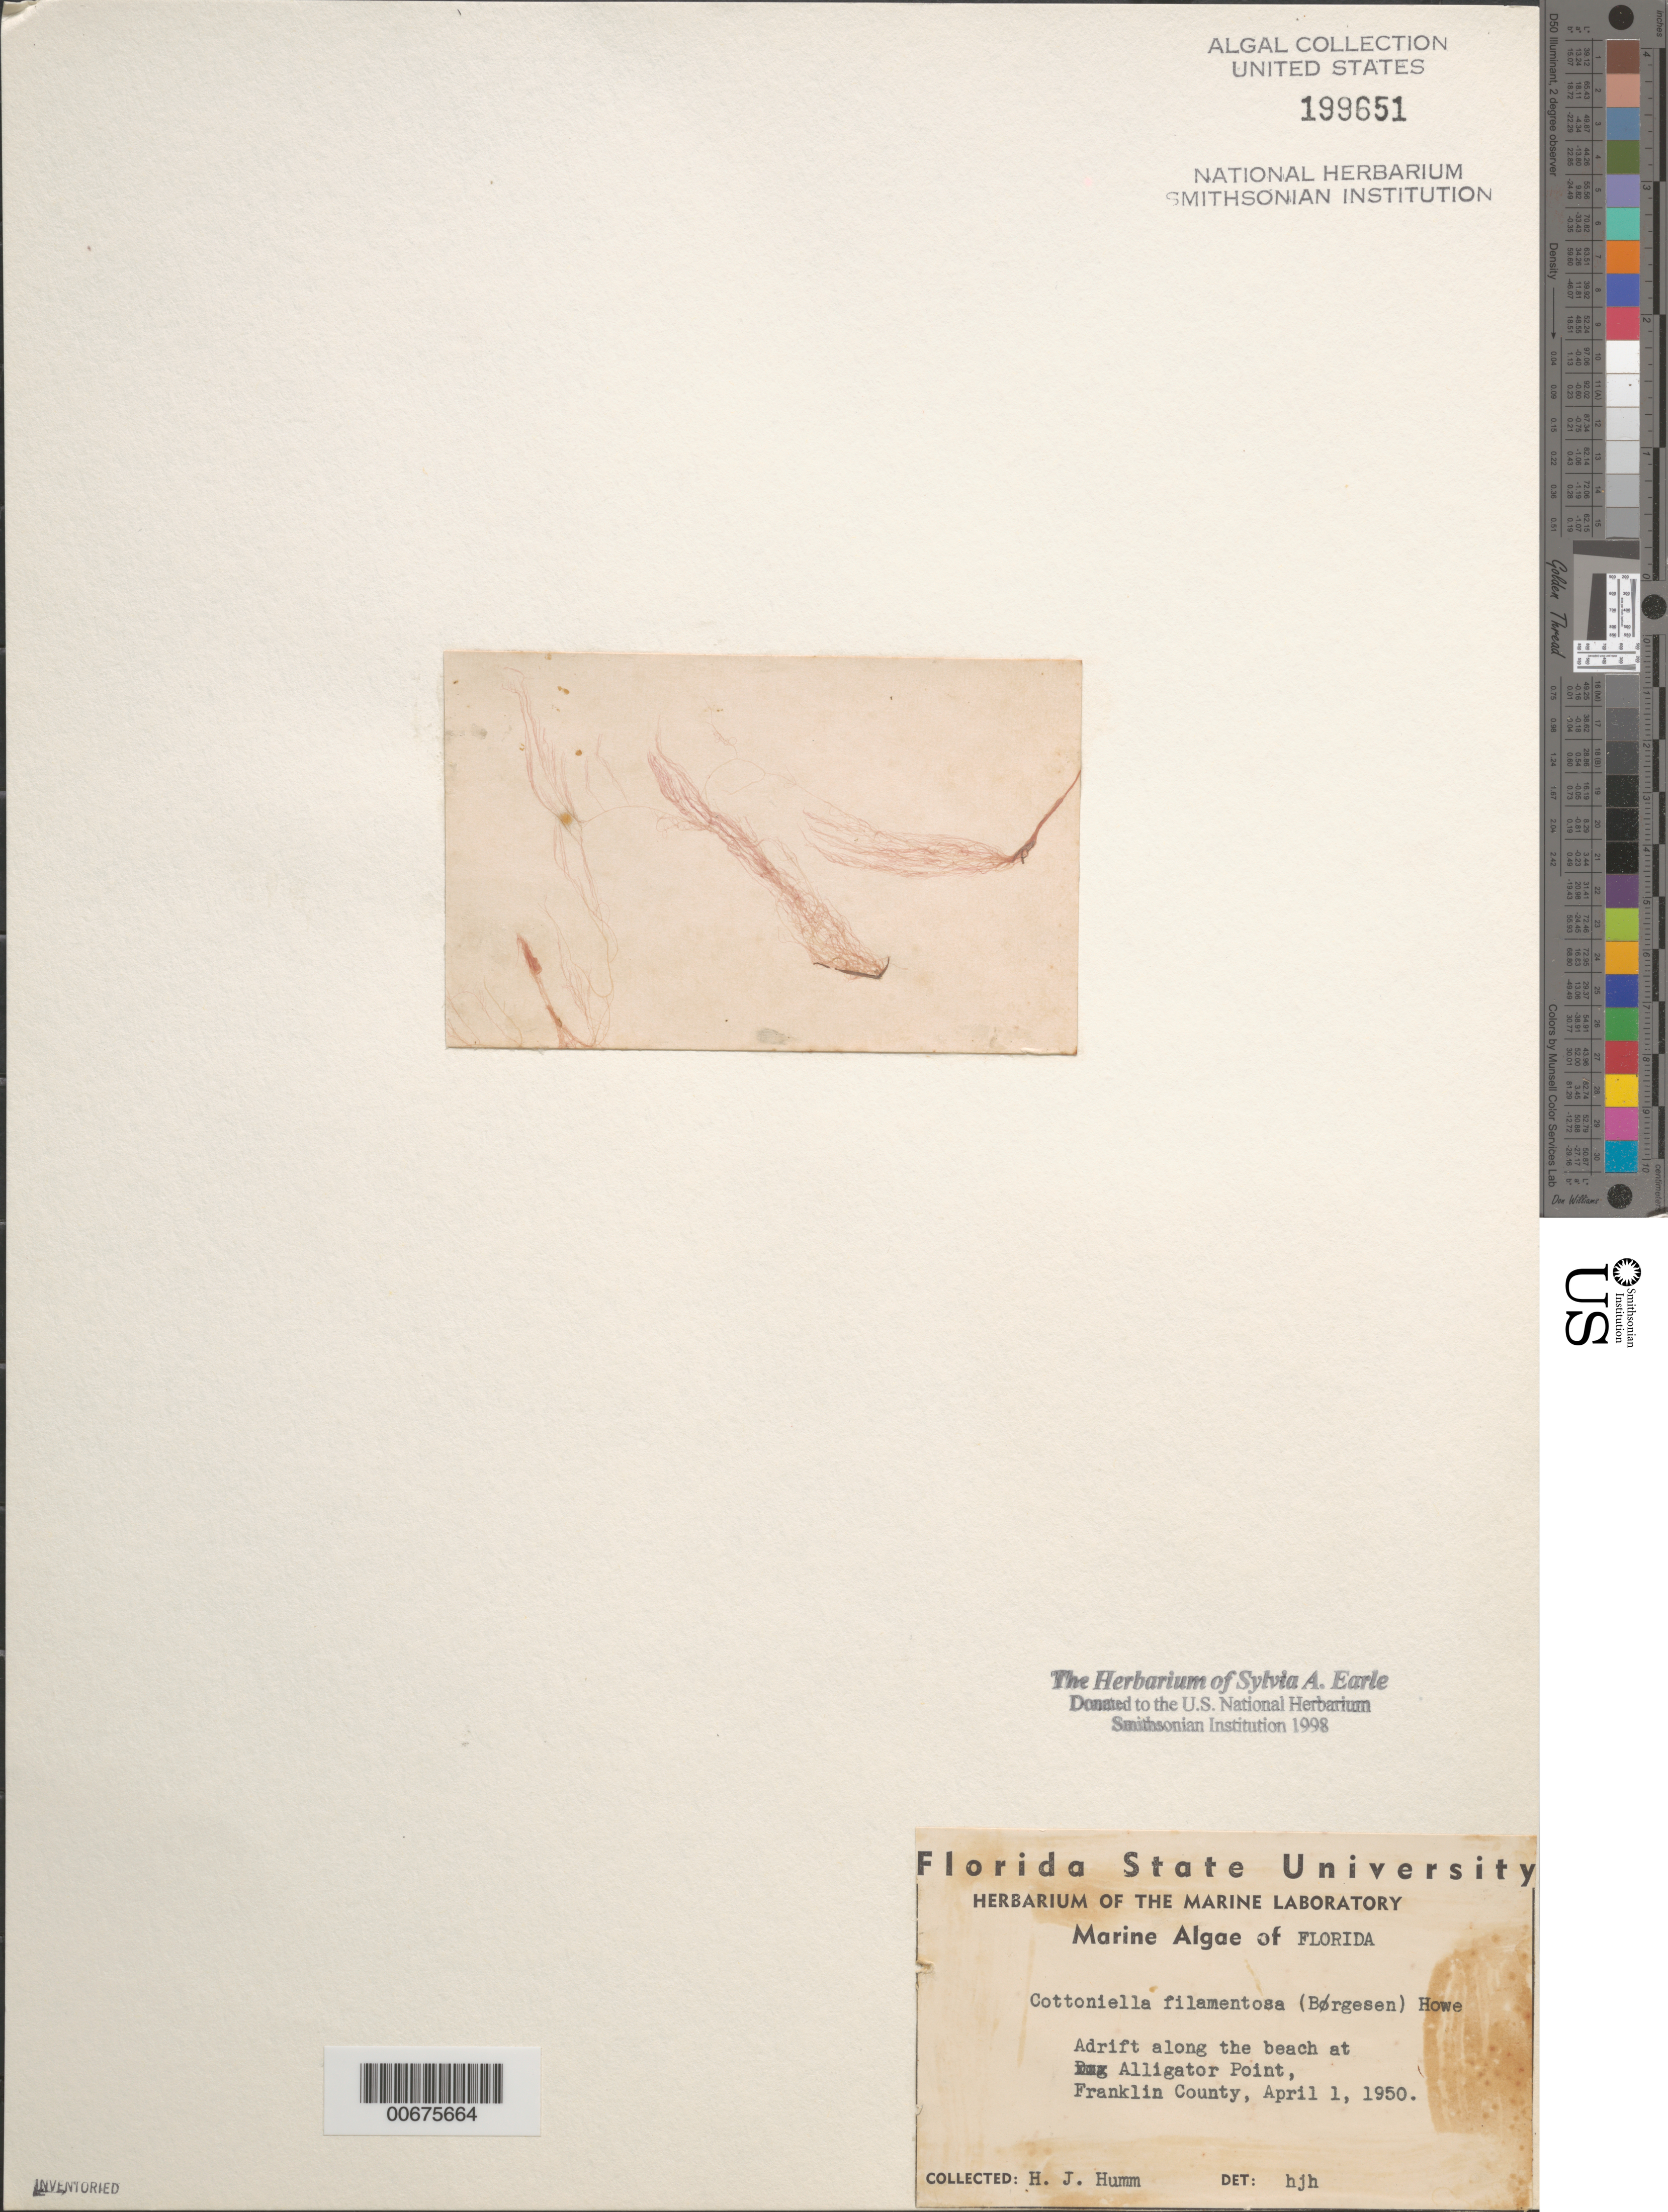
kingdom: Plantae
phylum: Rhodophyta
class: Florideophyceae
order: Ceramiales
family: Sarcomeniaceae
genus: Cottoniella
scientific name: Cottoniella filamentosa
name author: (M. Howe) Børgesen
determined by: Humm, Harold J.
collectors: H. J. Humm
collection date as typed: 01 Apr 1950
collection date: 1950-04-01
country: United States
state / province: Florida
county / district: Franklin County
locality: Alligator Point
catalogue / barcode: US 199651